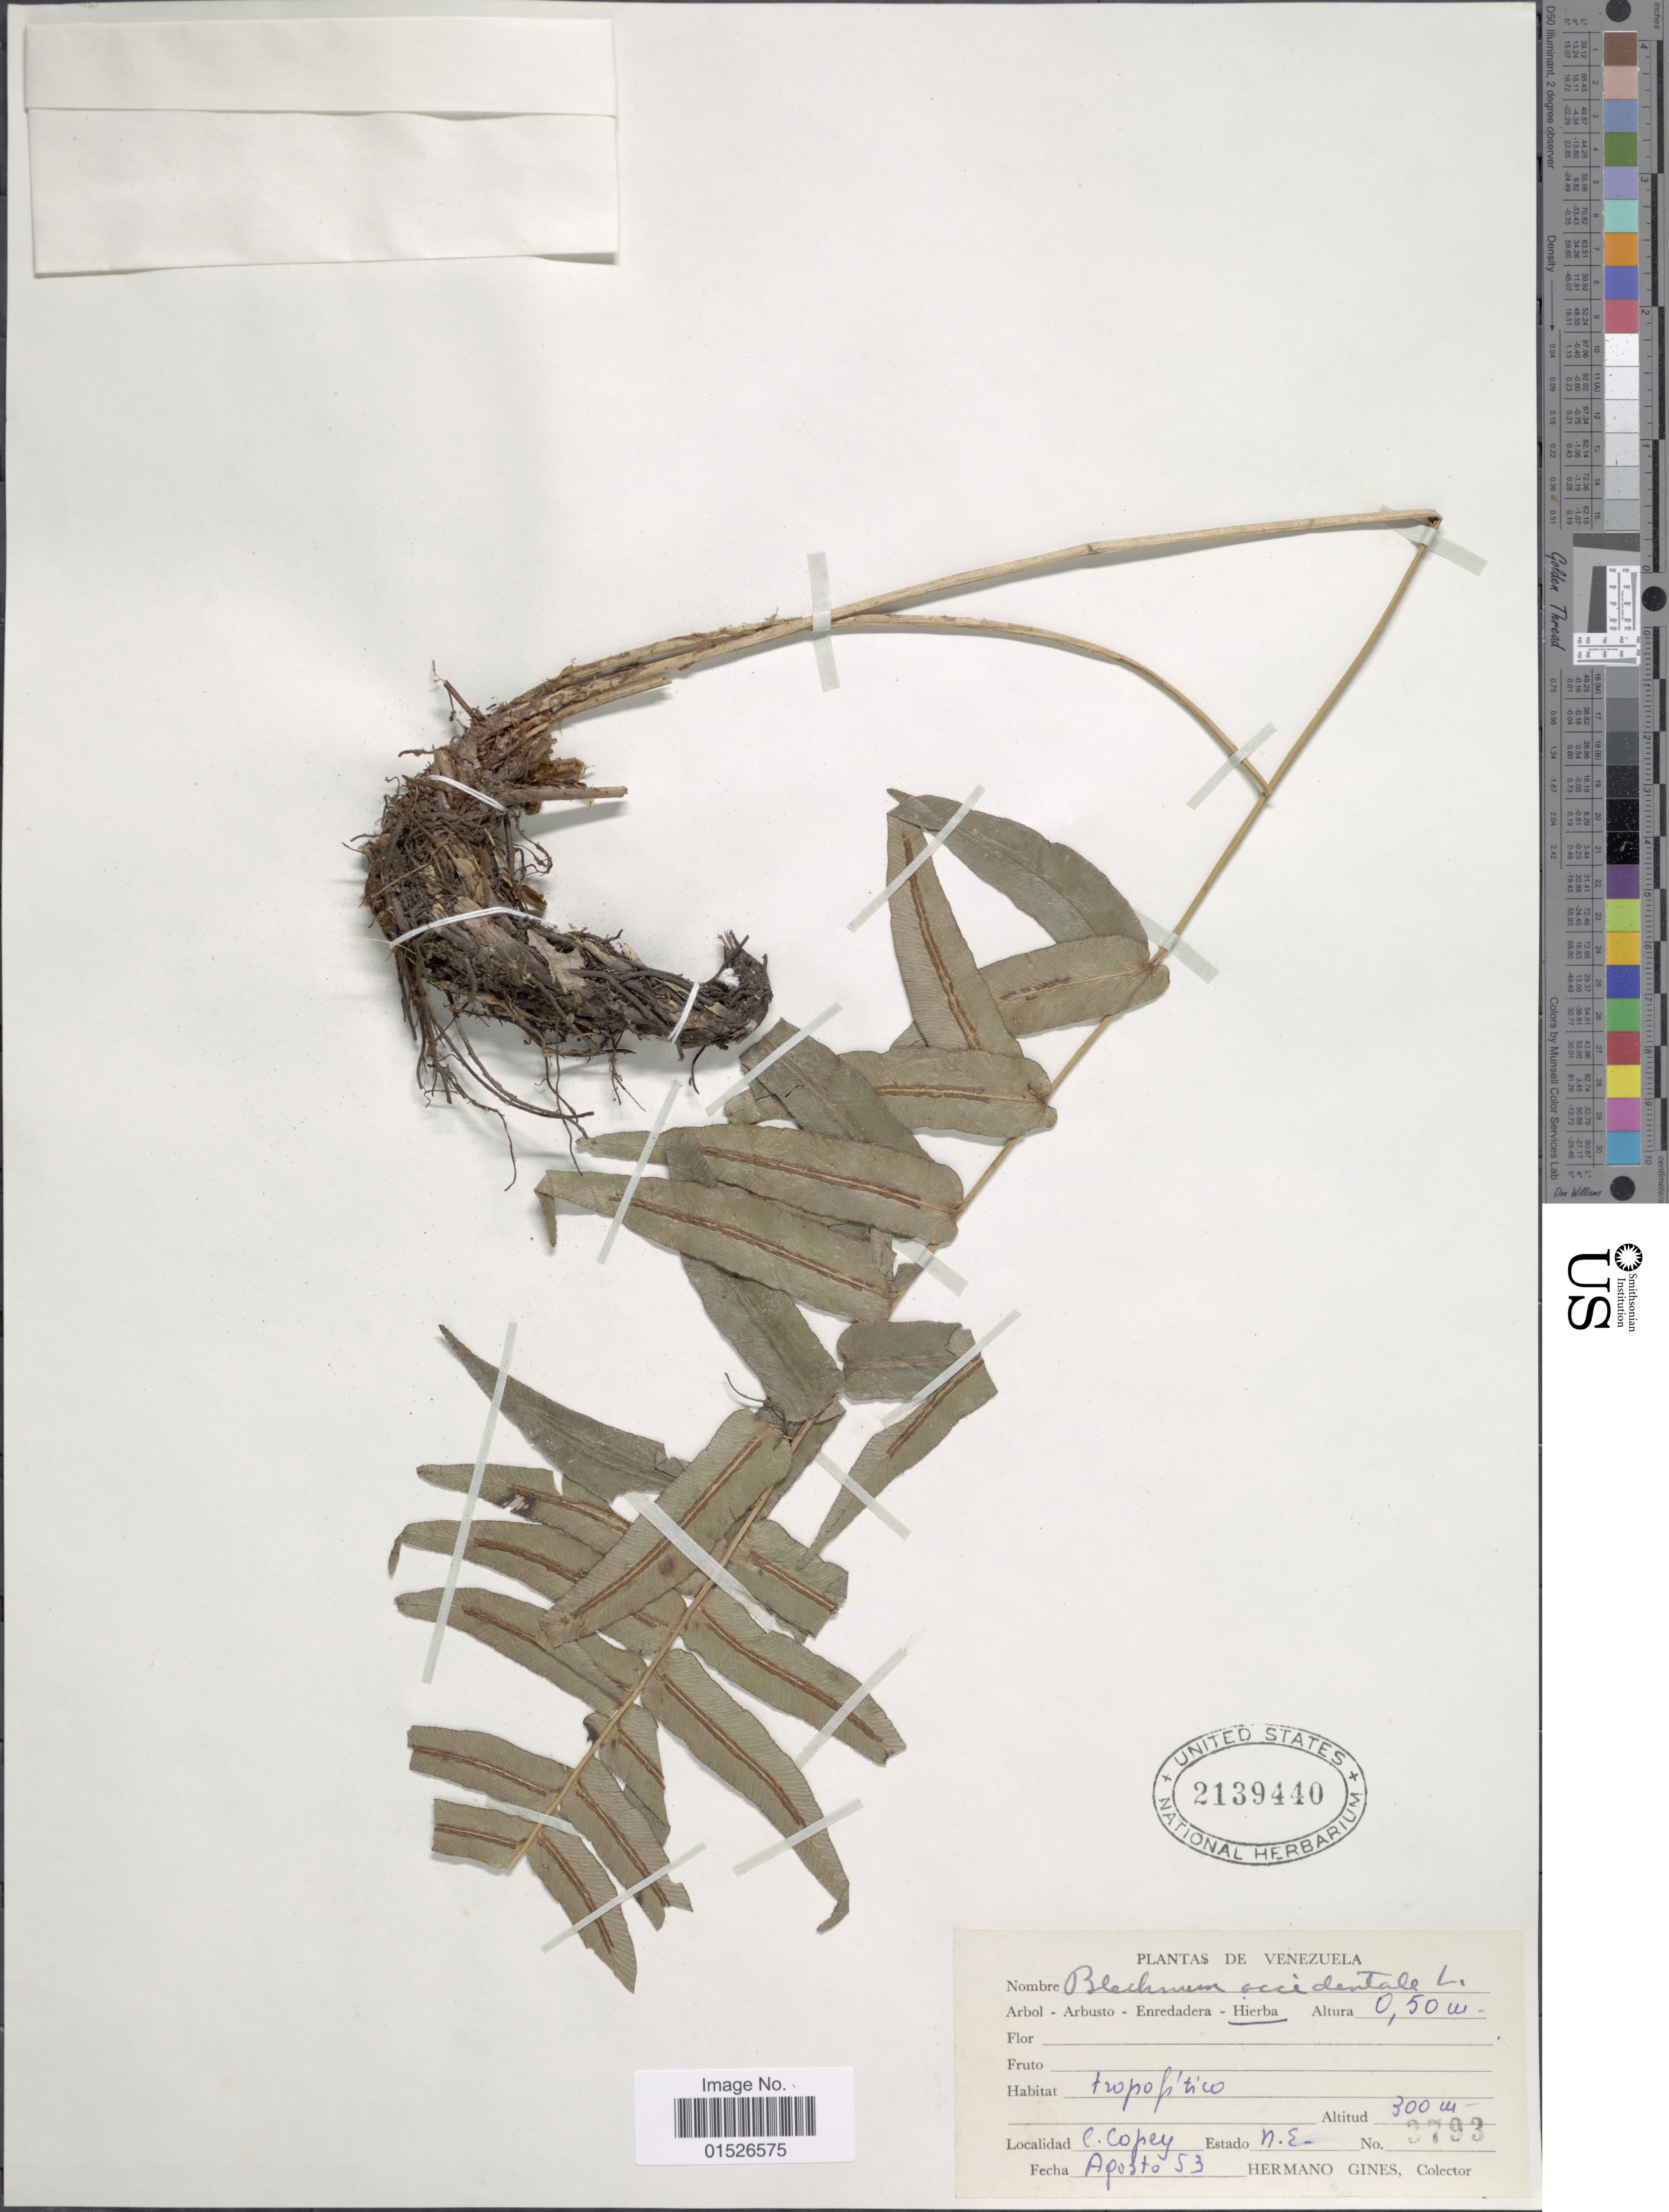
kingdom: Plantae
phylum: Tracheophyta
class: Polypodiopsida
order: Polypodiales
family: Blechnaceae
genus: Blechnum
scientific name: Blechnum occidentale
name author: L.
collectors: Bro. Gines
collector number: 3793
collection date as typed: Transcribed d/m/y: /8/53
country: Venezuela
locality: C. Copey. N. E.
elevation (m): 300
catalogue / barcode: US 2139440